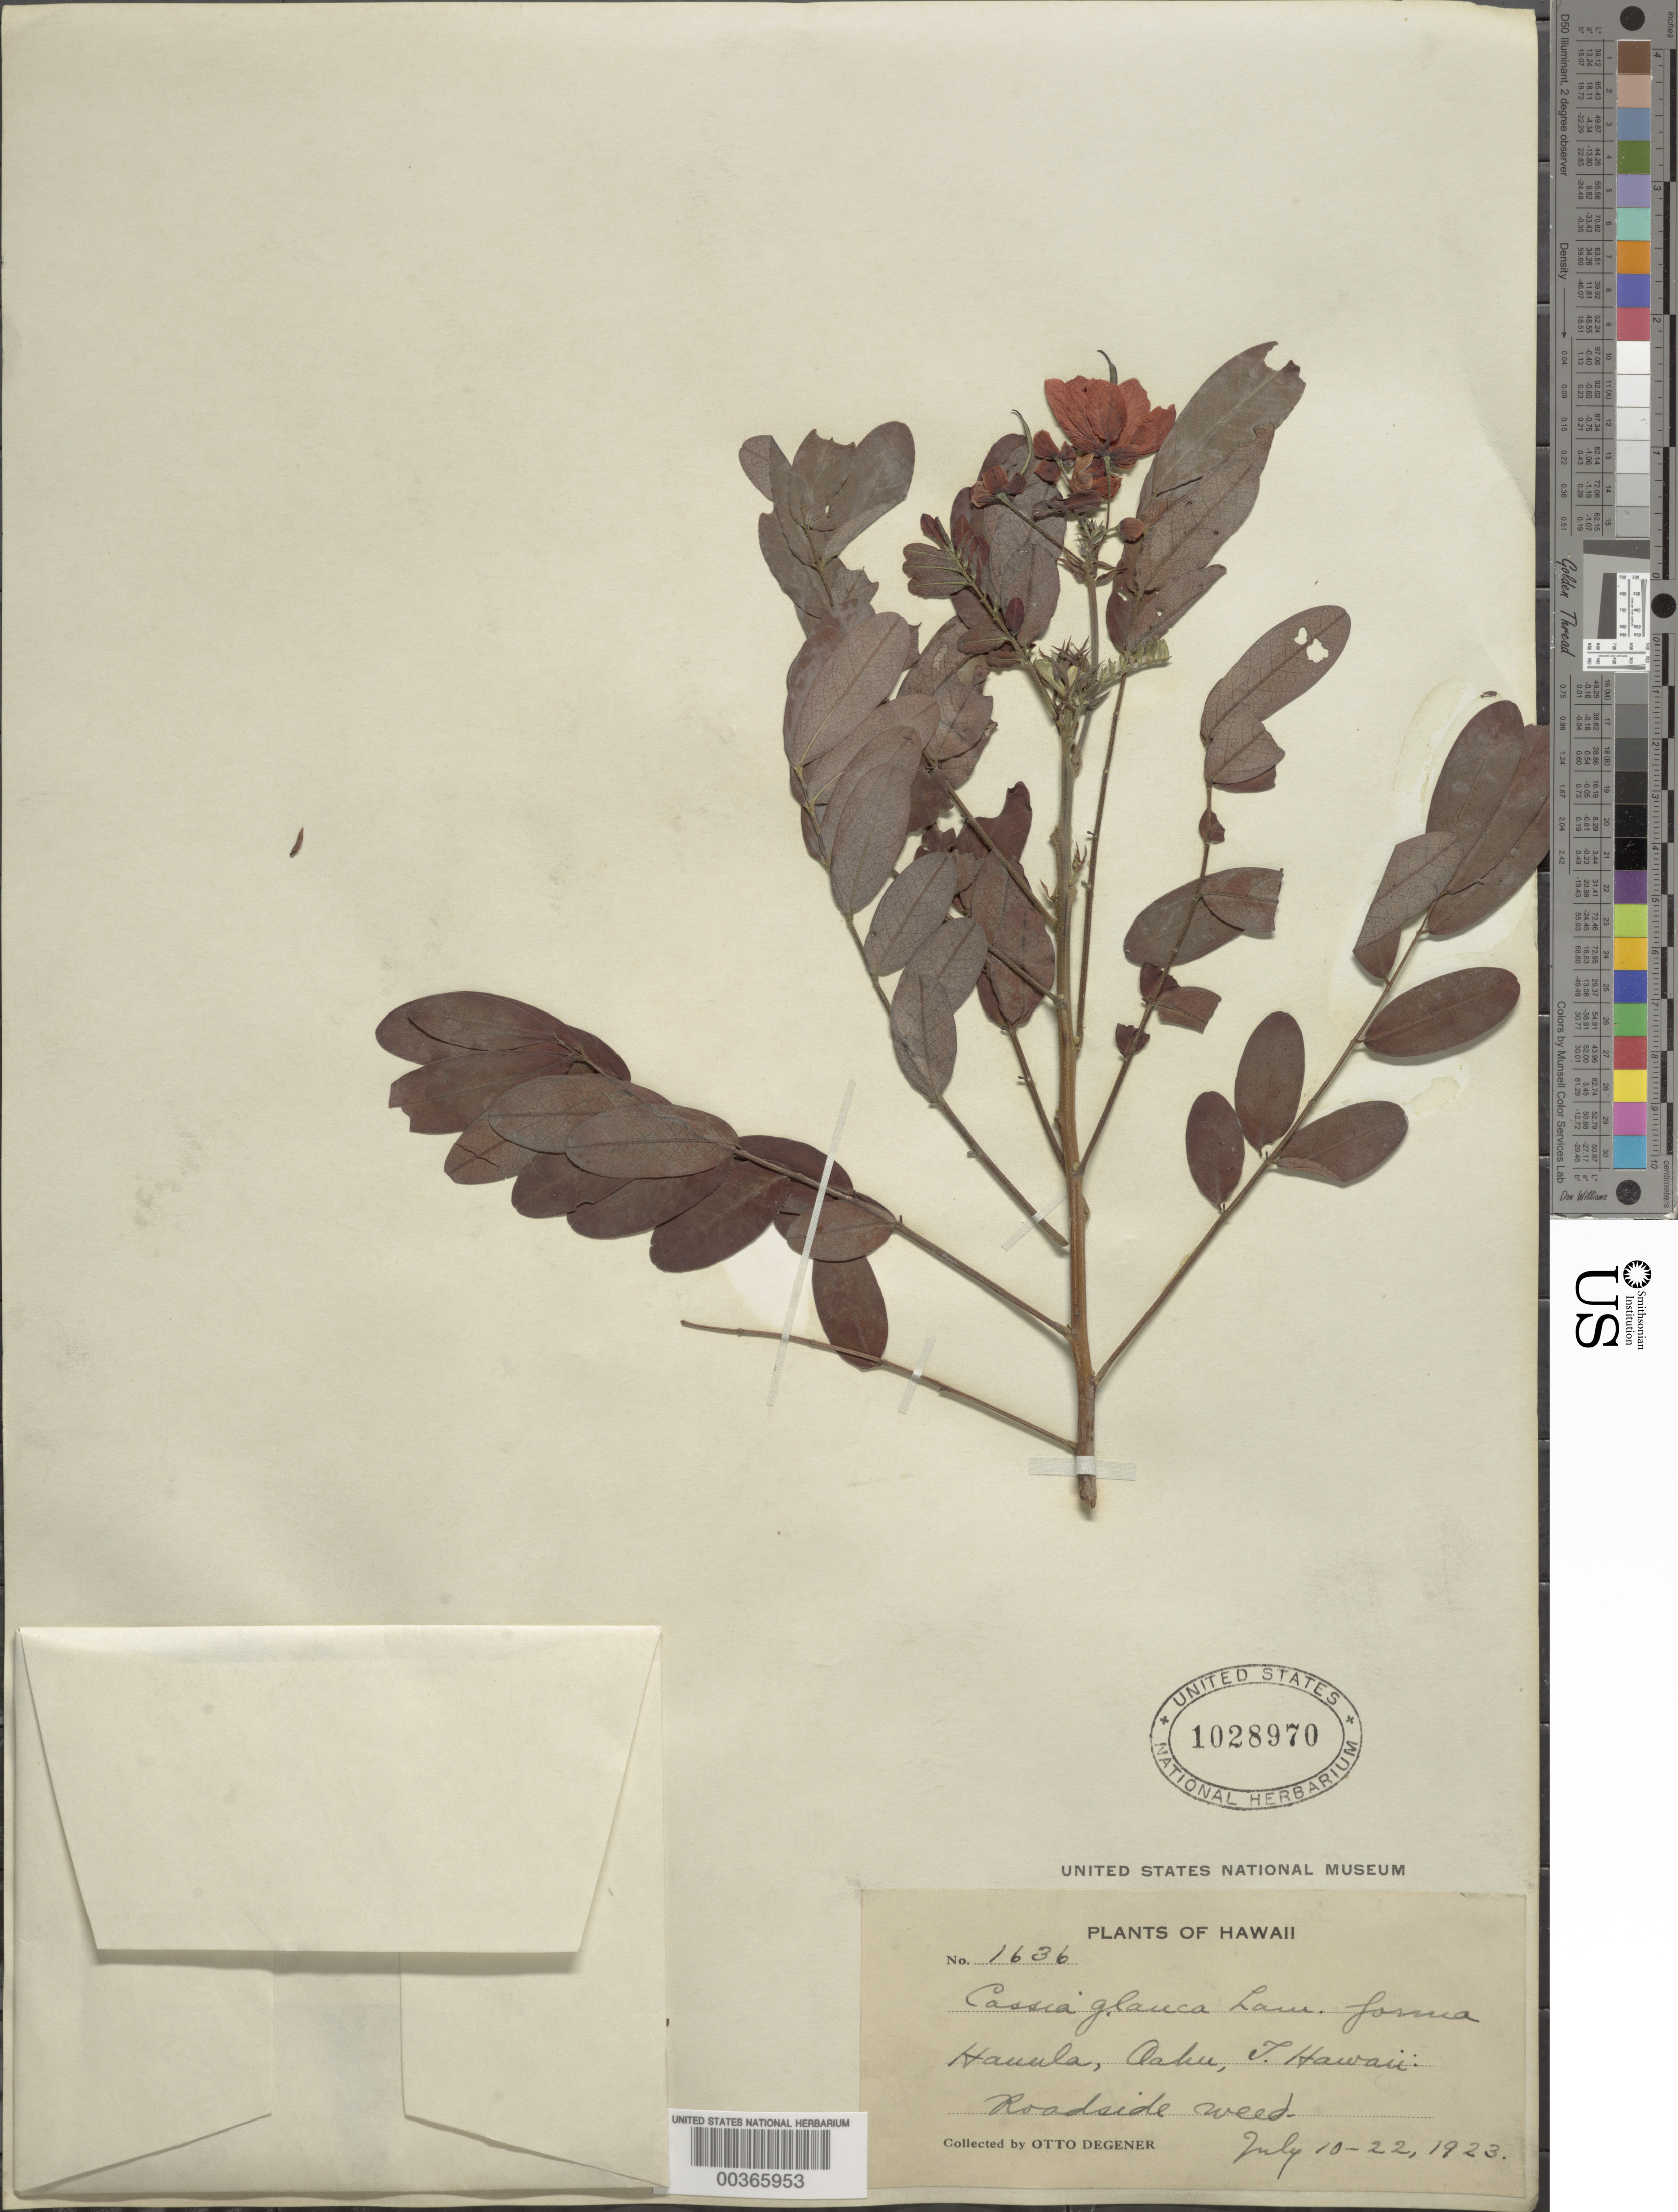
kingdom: Plantae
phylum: Tracheophyta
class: Magnoliopsida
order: Fabales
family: Fabaceae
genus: Senna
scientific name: Senna surattensis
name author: (Burm. f.) H.S. Irwin & Barneby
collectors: O. Degener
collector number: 1636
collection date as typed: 10 Jul 1923 to 22 Jul 1923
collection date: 1923-07-10/1923-07-22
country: United States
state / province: Hawaii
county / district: Honolulu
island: Oahu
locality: Hauula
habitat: Roadside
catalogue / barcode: US 1028970